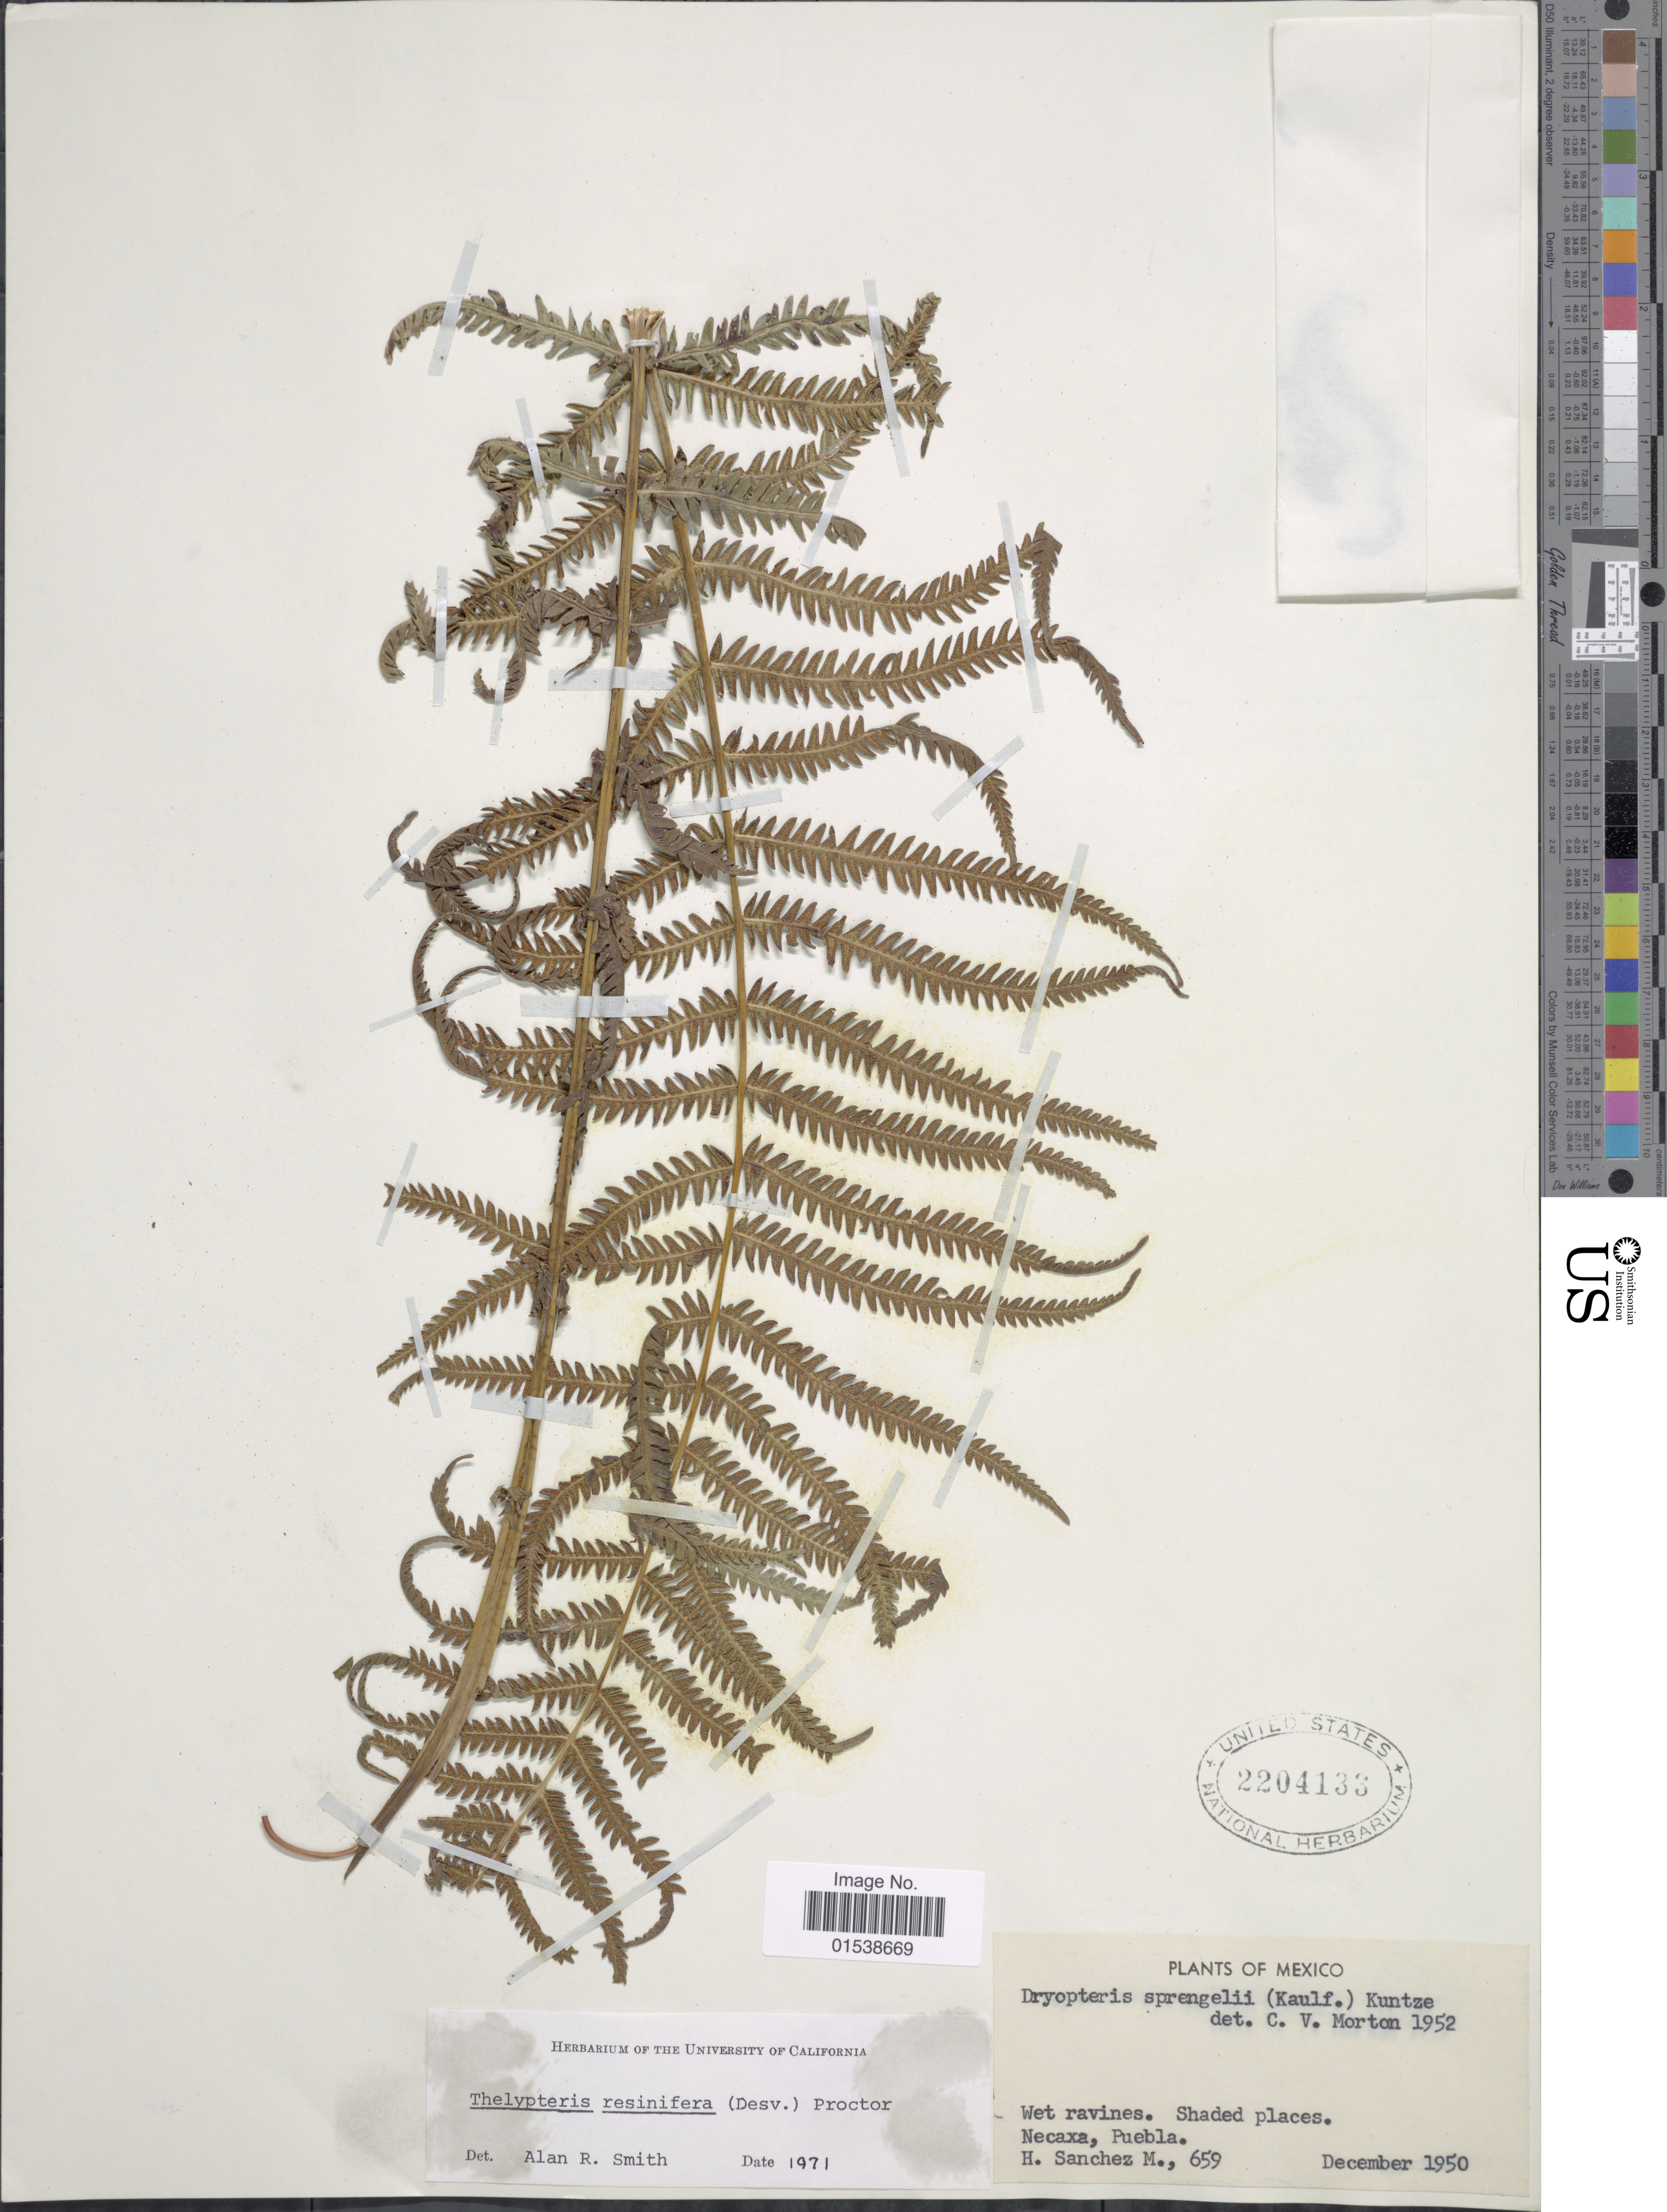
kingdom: Plantae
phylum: Tracheophyta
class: Polypodiopsida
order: Polypodiales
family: Thelypteridaceae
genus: Amauropelta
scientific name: Amauropelta resinifera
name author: (Desv.) Pic. Serm.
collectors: H. Sánchez-Mejorada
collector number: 659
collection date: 1950-12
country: Mexico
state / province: Puebla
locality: Necaxa, Puebla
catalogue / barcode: US 2204133